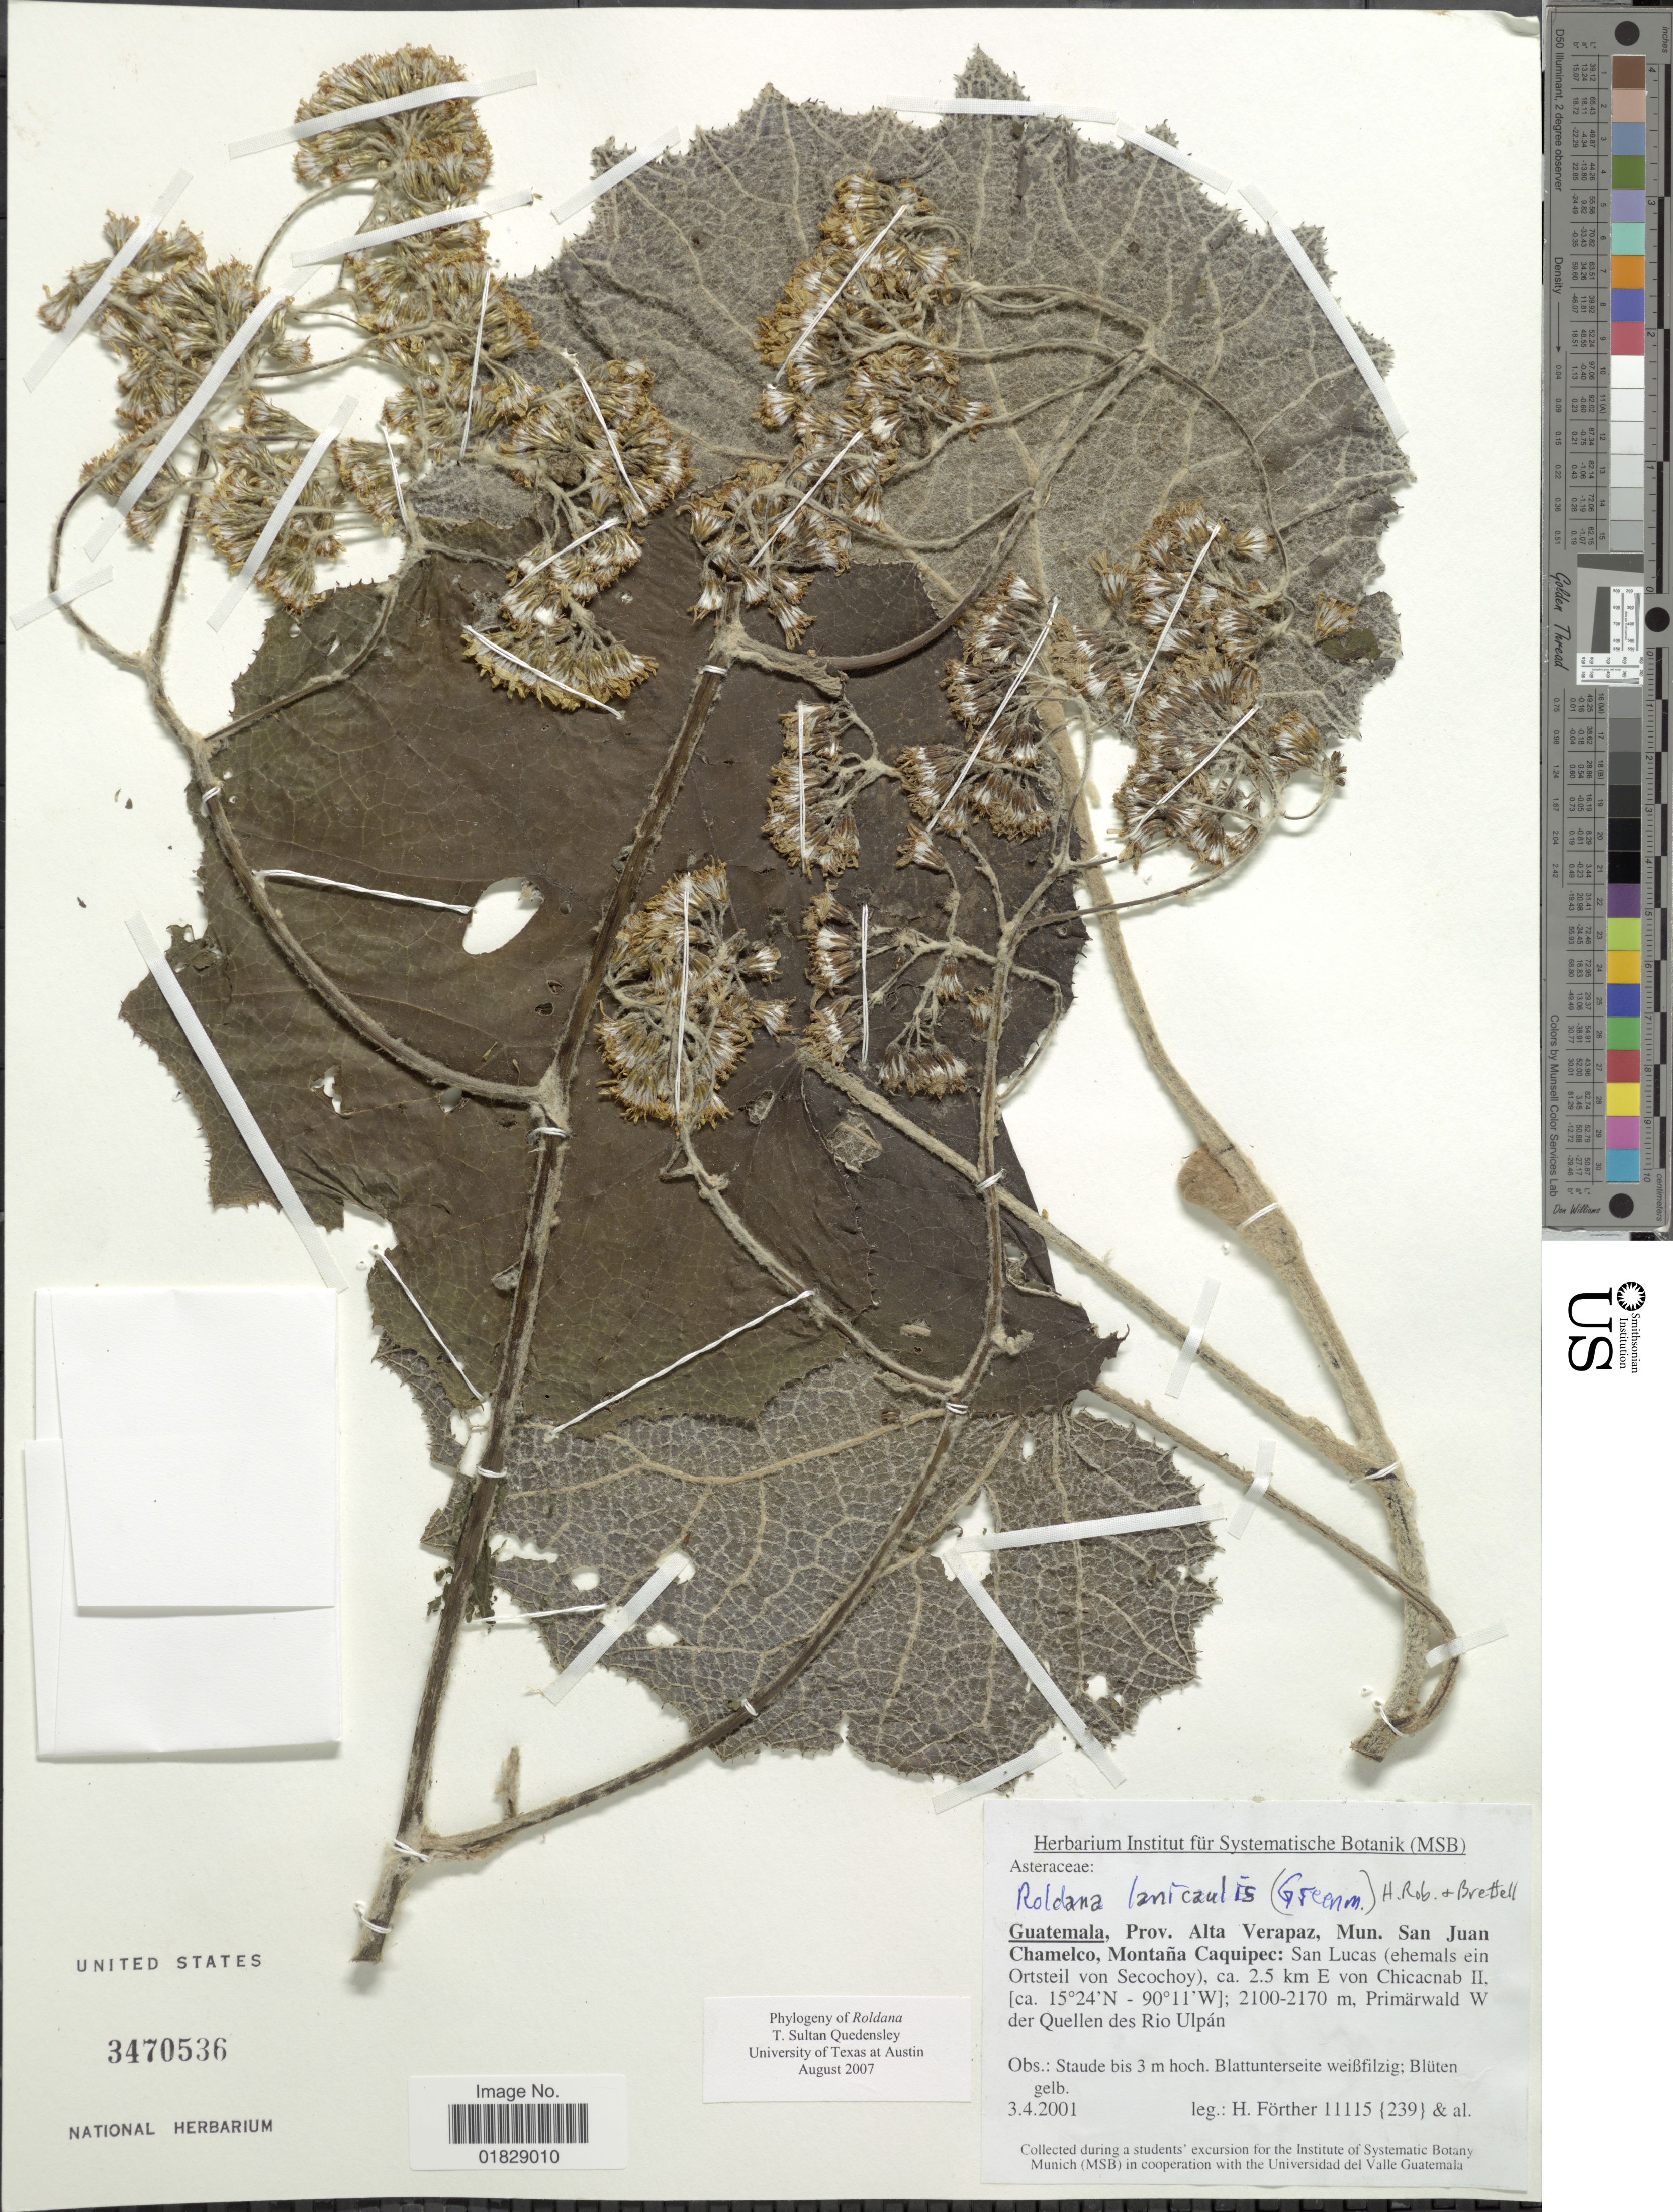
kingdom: Plantae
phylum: Tracheophyta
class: Magnoliopsida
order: Asterales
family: Asteraceae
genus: Roldana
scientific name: Roldana lanicaulis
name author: (Greenm.) H. Rob. & Brettell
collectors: H. Förther & et al.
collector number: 11115 {239}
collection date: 2001-04-03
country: Guatemala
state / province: Alta Verapaz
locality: Guatemala, Prov. Alta Verapaz, Mun. San Juan Chamelco, Montaña Caquipec: San Lucas (ehemals ein Ortsteil von Secochoy), ca. 2.5 km E von Chicacnab. Primärwald W der Quellen des Rio Ulpán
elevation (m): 2100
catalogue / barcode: US 3470536